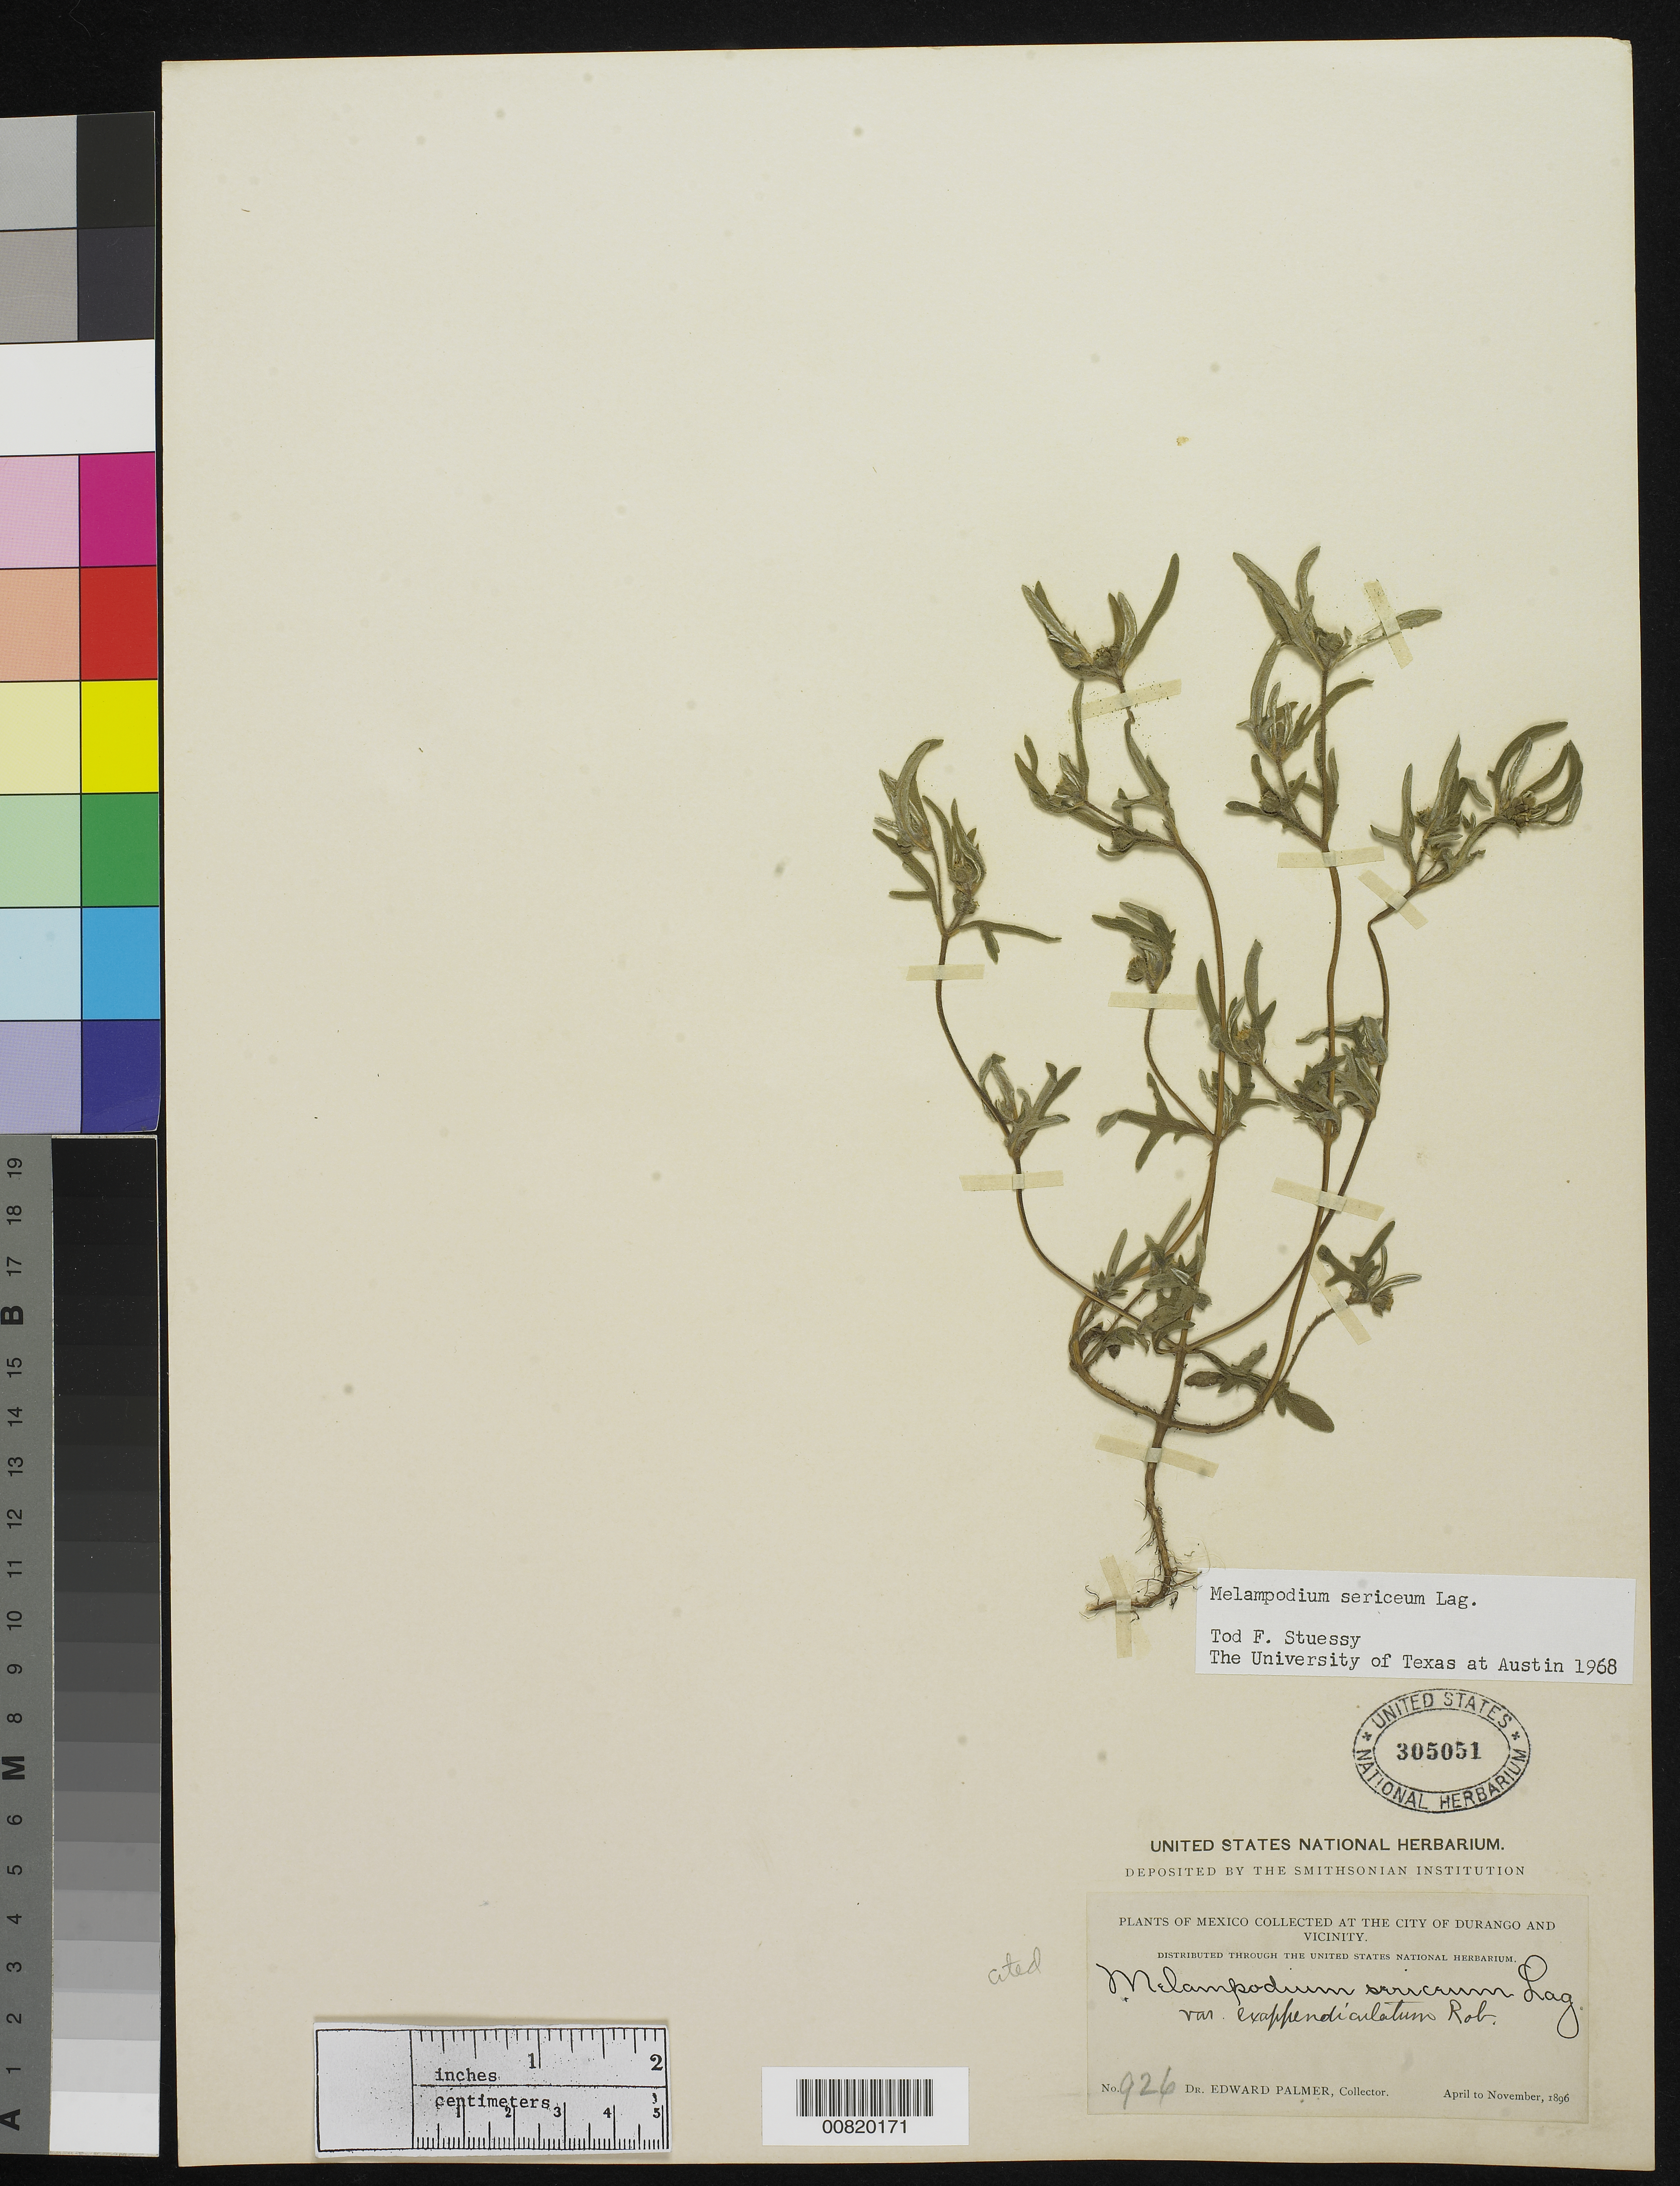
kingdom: Plantae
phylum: Tracheophyta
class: Magnoliopsida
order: Asterales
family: Asteraceae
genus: Melampodium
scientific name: Melampodium sericeum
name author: Kunth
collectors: E. Palmer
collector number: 926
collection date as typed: Apr 1896 to -- Nov 1896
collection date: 1896-04/1896-11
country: Mexico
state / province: Durango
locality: City of Durango and vicinity.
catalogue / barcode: US 305051